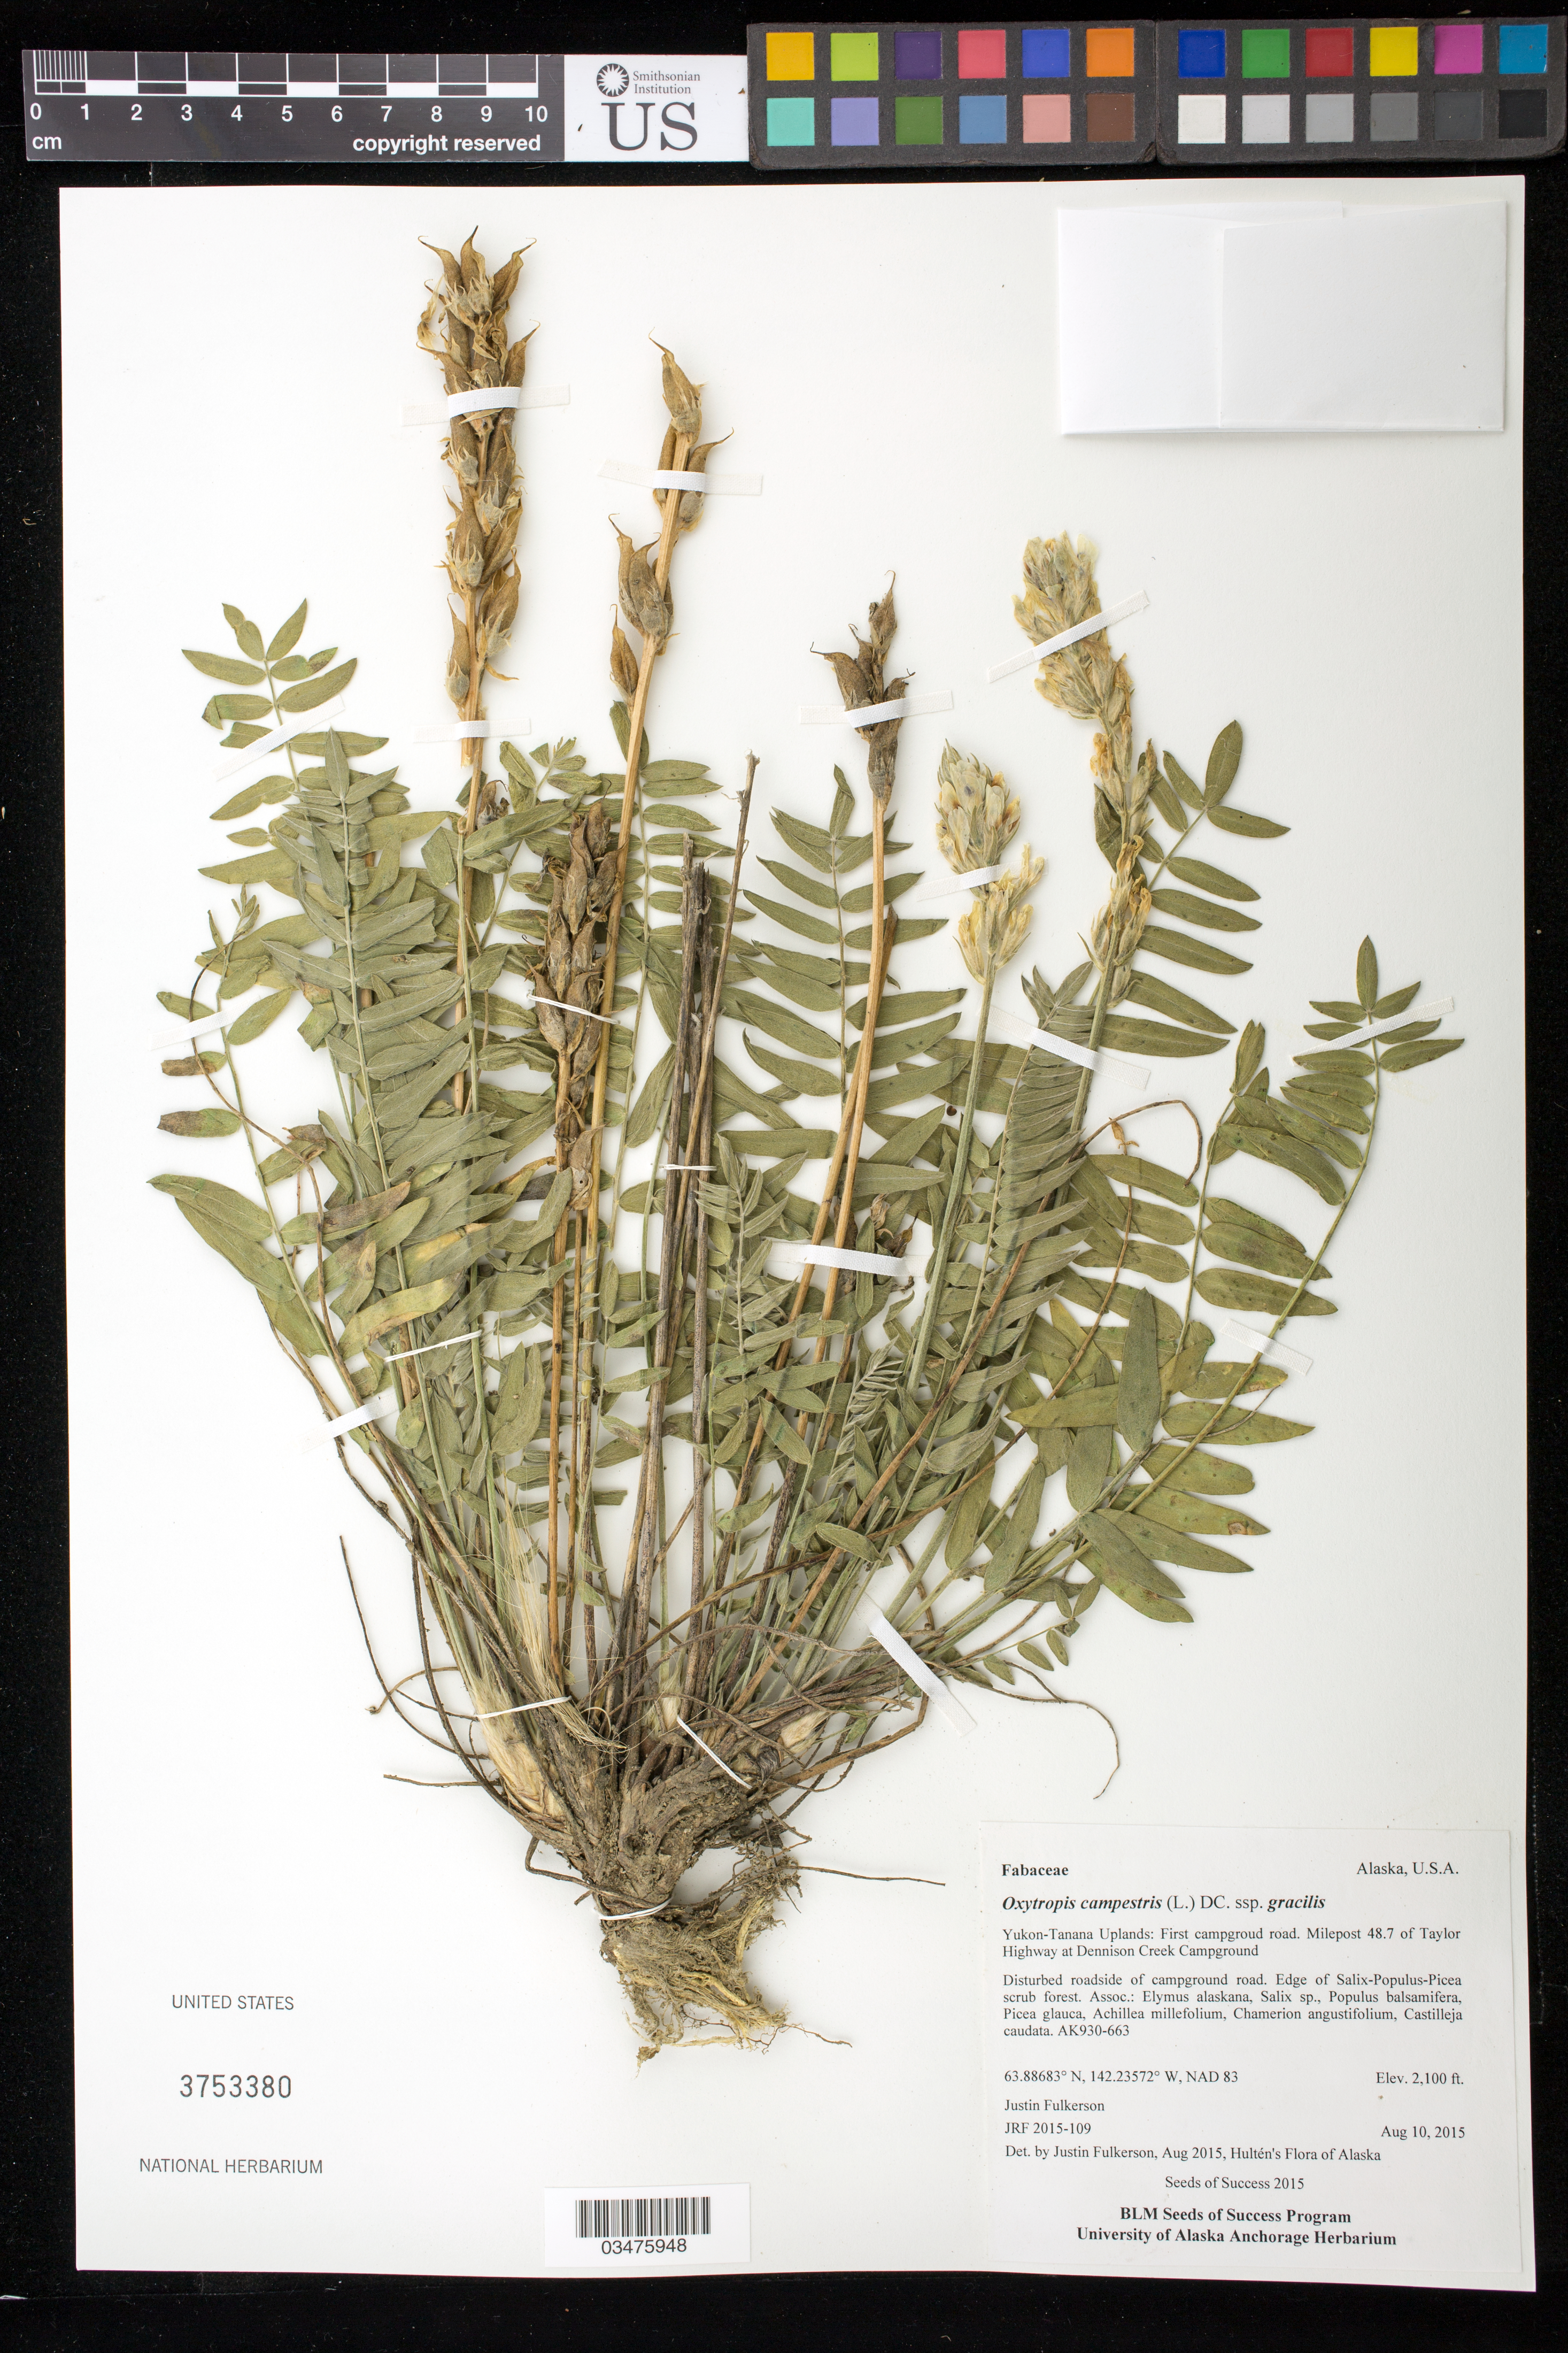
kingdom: Plantae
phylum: Tracheophyta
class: Magnoliopsida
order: Fabales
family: Fabaceae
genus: Oxytropis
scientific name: Oxytropis campestris subsp. gracilis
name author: (A. Nelson) Barneby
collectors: J. Fulkerson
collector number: OR110-663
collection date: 2015-08-10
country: United States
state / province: Alaska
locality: Yukon-Tanana Uplands. Milepost 48.7 of Taylor Hwy at Dennison Creek Campground.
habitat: Disturbed roadside of campground road. Edge of Salix-Populus-Picea scrub forest.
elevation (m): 640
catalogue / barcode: US 3753380